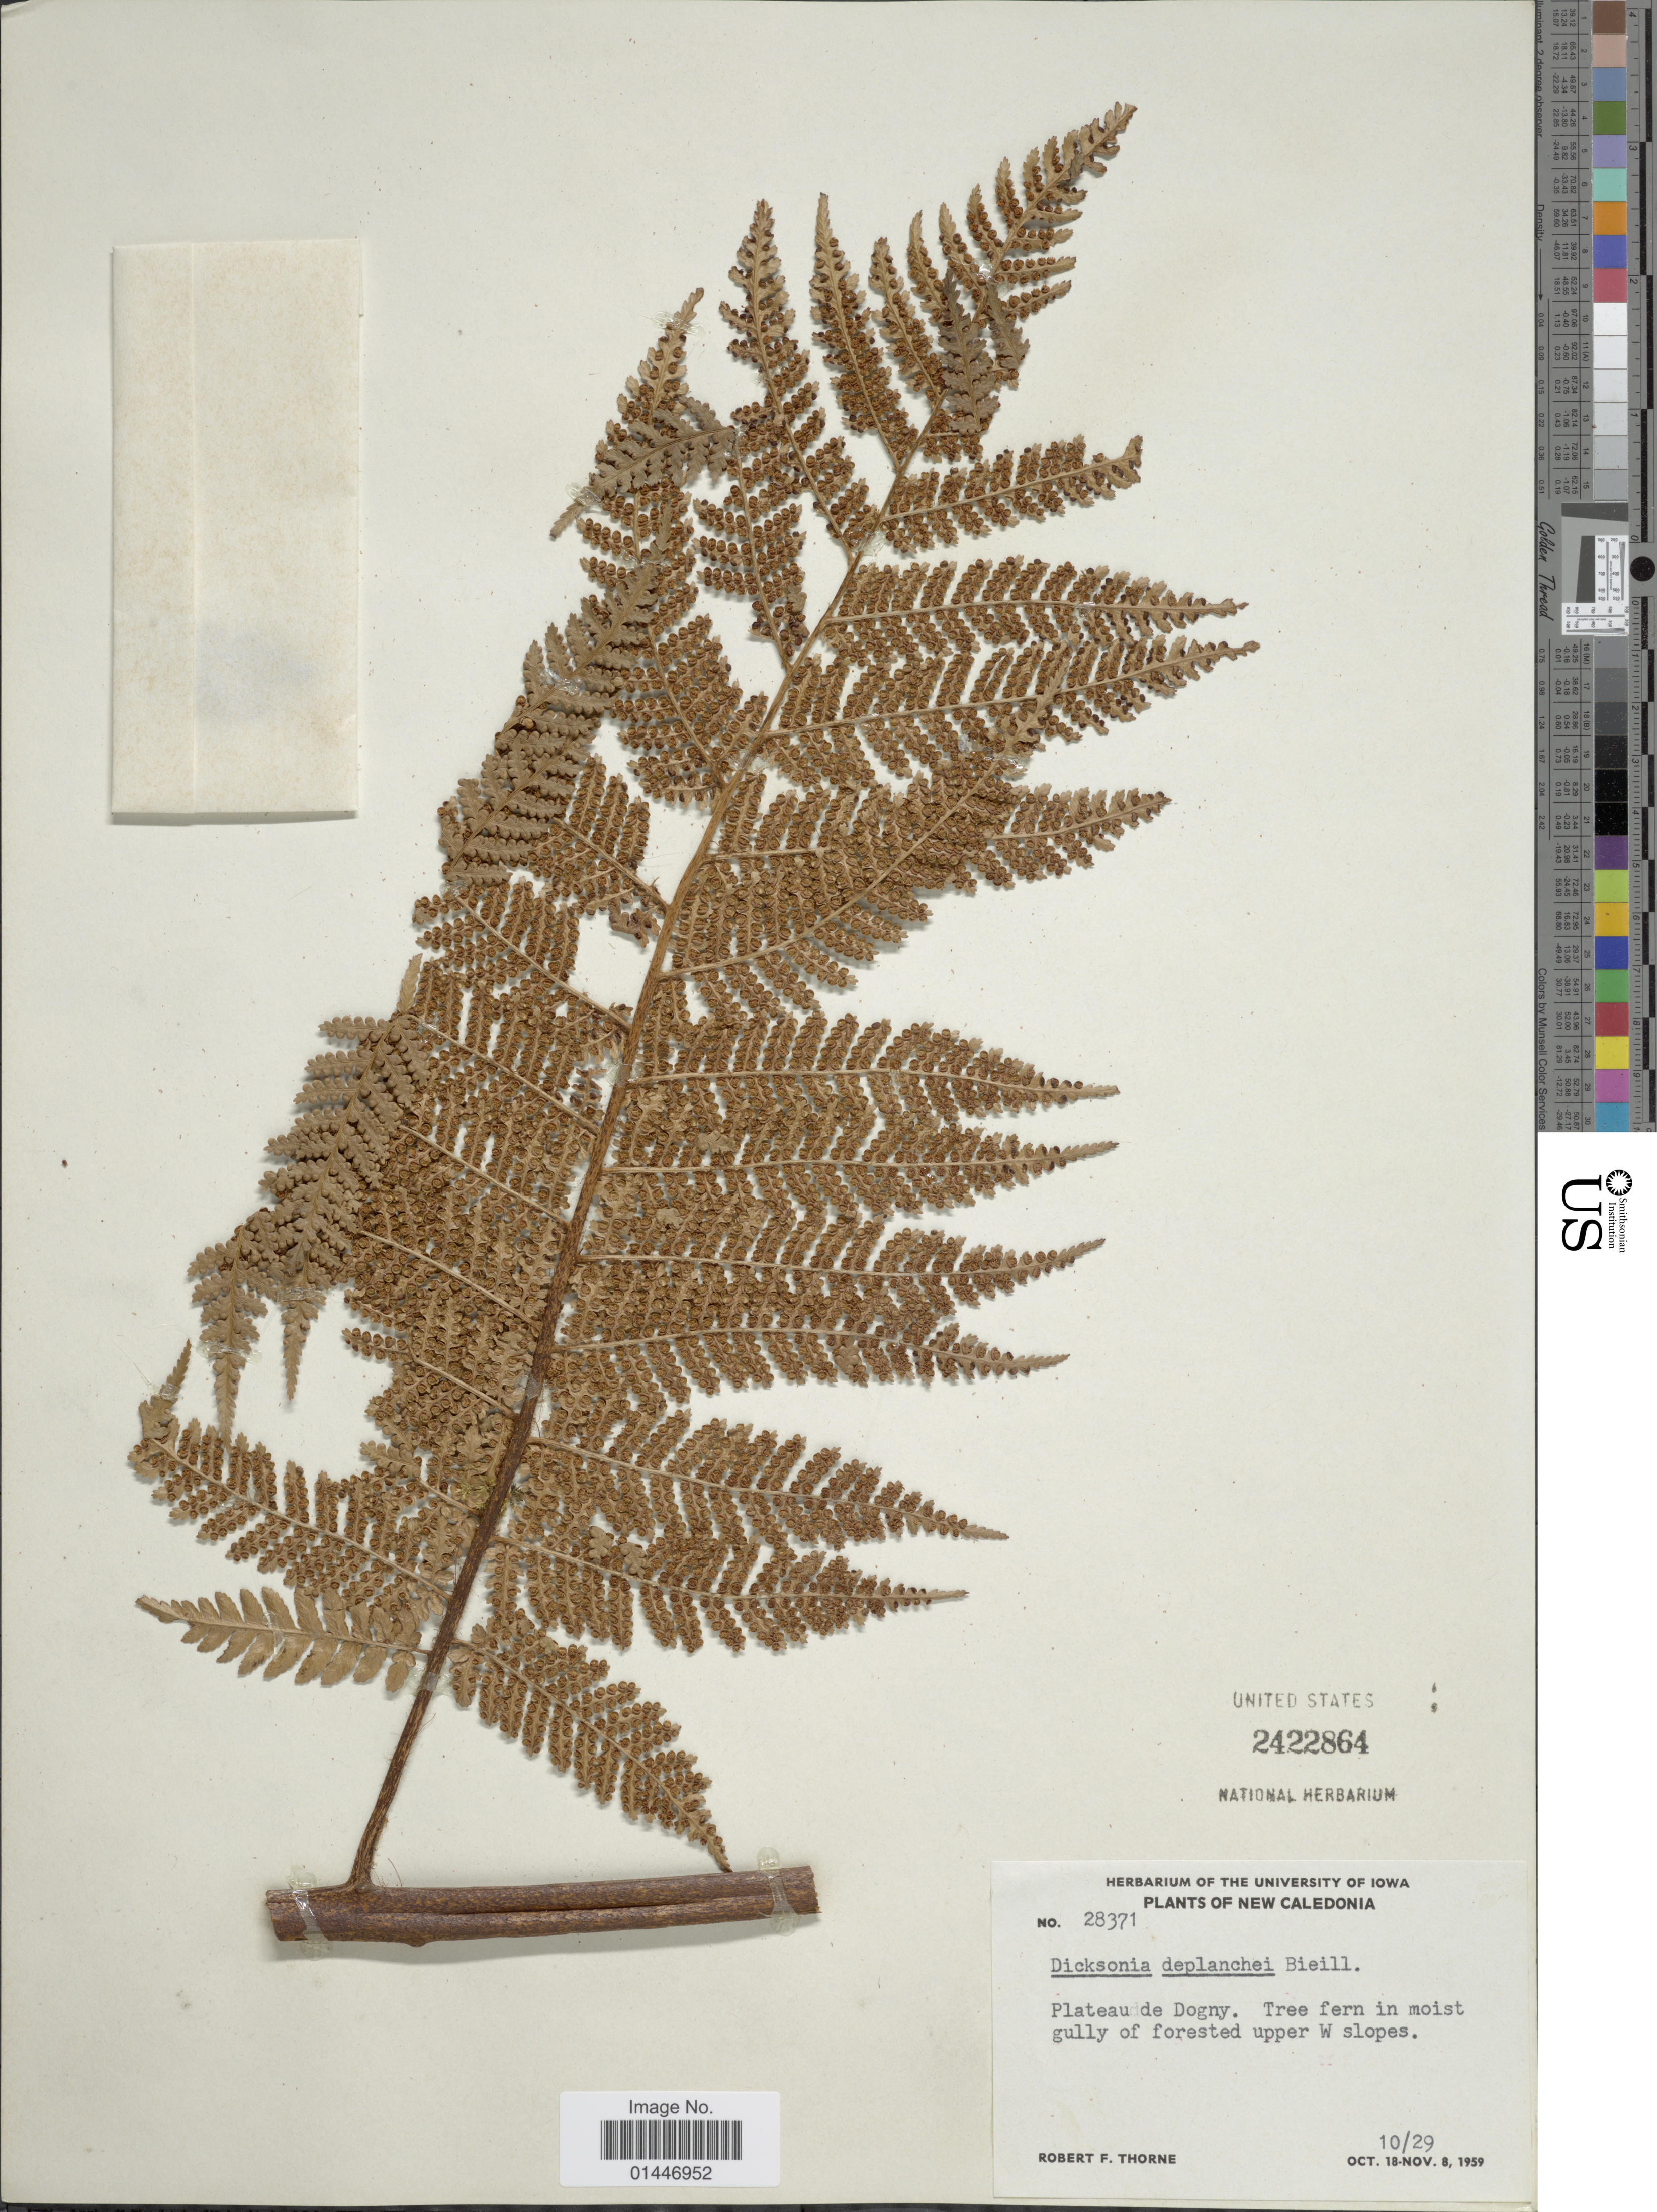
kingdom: Plantae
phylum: Tracheophyta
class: Polypodiopsida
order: Cyatheales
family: Dicksoniaceae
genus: Dicksonia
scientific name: Dicksonia baudouinii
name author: E. Fourn.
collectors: R. F. Thorne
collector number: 28371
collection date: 1959-10-29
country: New Caledonia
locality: Plateau de Dogny.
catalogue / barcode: US 2422864